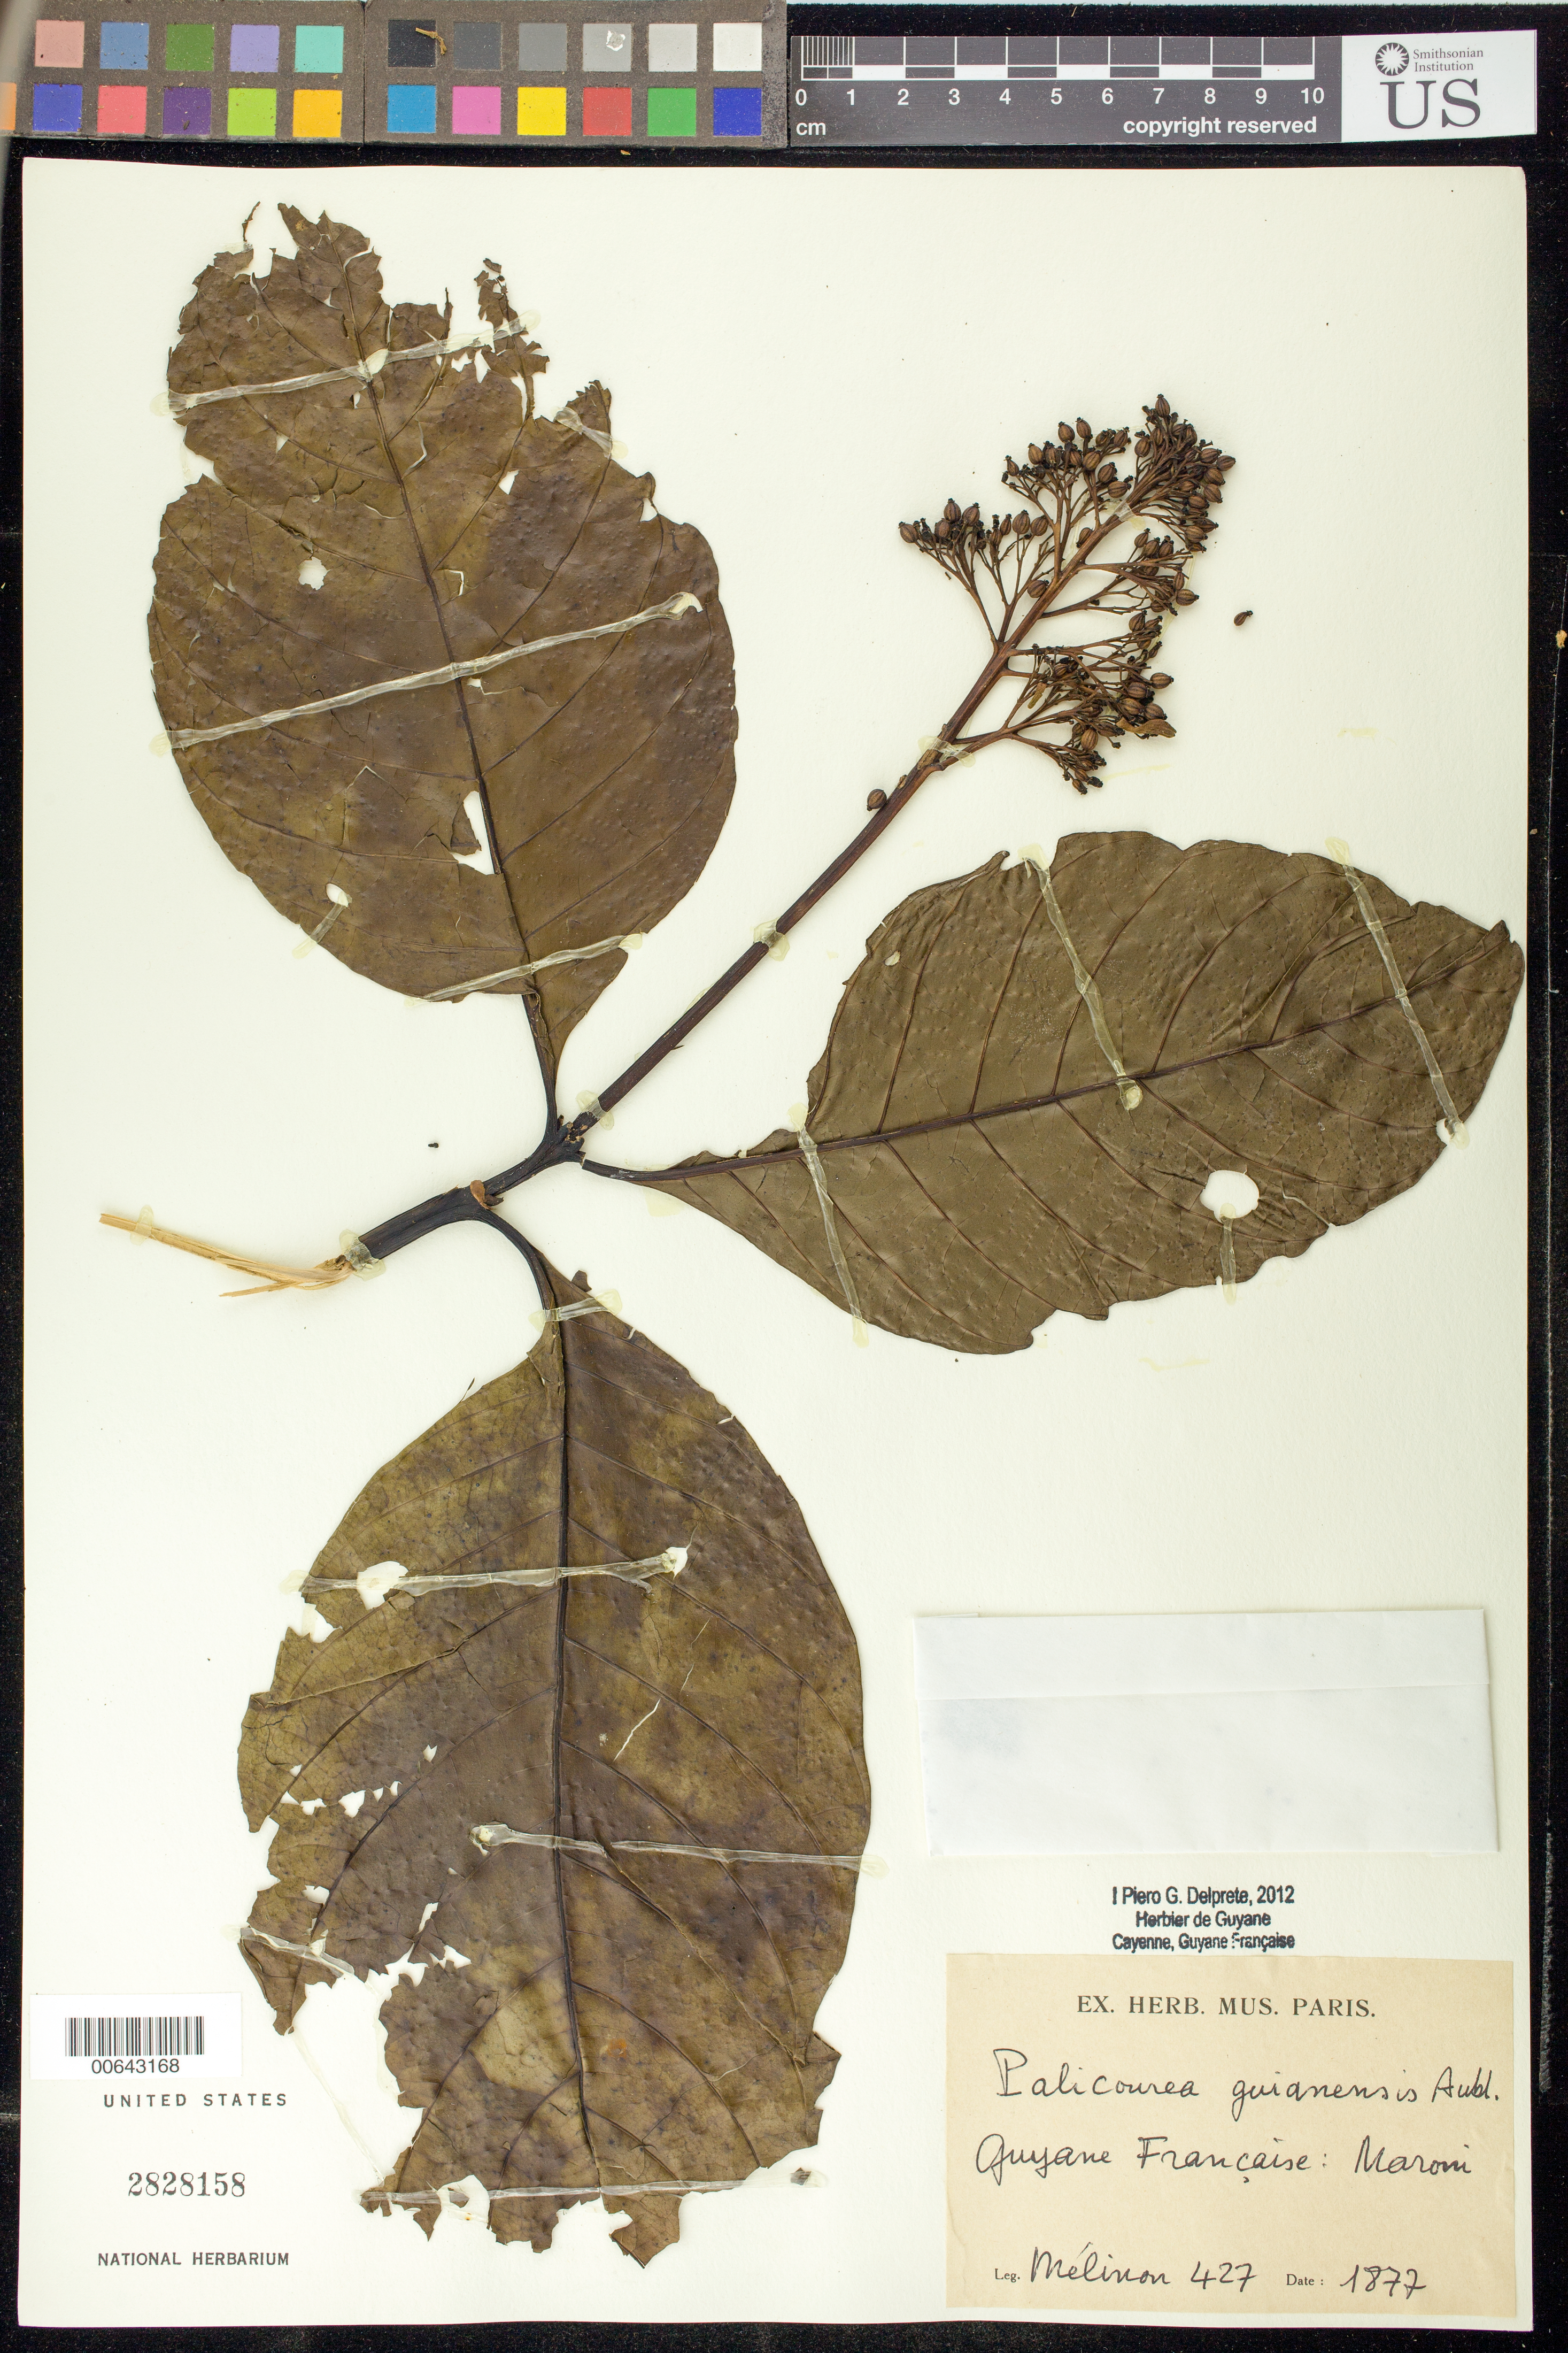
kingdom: Plantae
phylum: Tracheophyta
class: Magnoliopsida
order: Gentianales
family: Rubiaceae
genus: Palicourea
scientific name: Palicourea guianensis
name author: Aubl.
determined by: Delprete, P. G., Herb. de Guyane Cay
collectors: E. Mélinon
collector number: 427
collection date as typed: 1877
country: French Guiana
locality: Maroni R.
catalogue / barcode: US 2828158